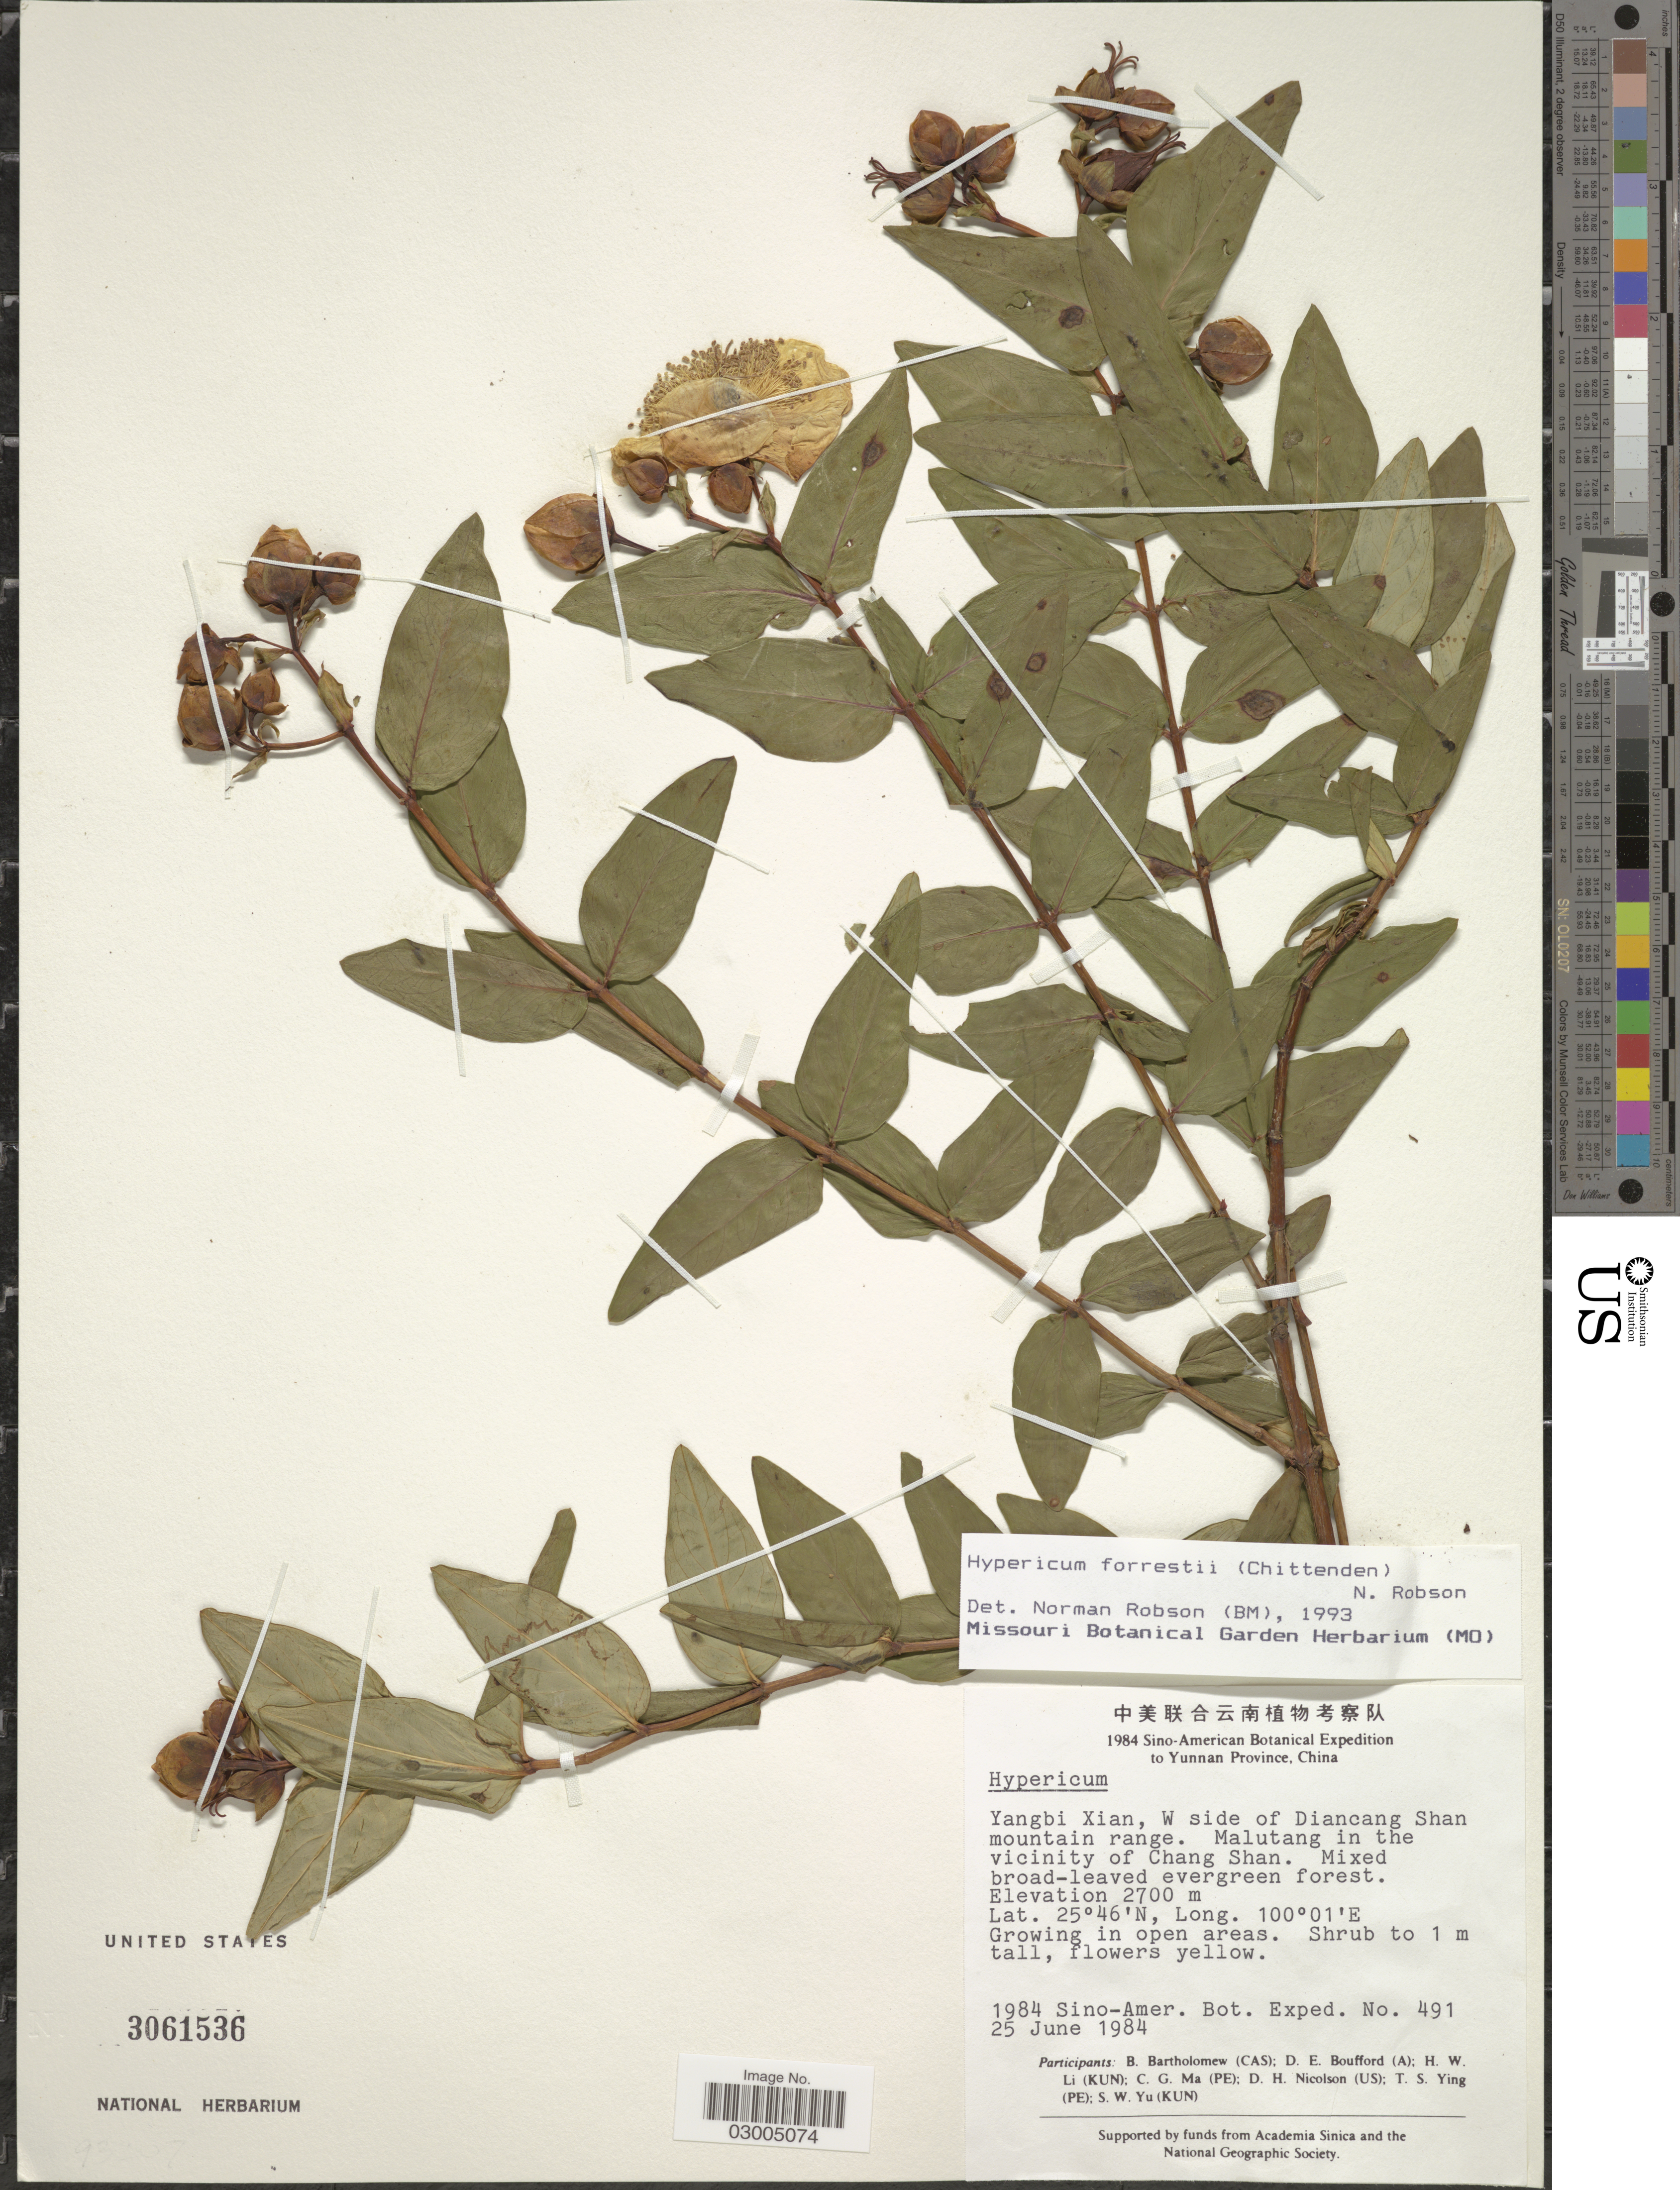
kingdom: Plantae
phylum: Tracheophyta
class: Magnoliopsida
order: Malpighiales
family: Hypericaceae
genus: Hypericum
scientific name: Hypericum forrestii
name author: (Chitt.) N. Robson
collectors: Sino-Amer. Bot. Exped. 1984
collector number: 491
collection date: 1984-06-25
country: China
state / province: Yunnan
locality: Yangbi Xian, W side of Diancang Shan mountain range. Maluang in the vicinity of Chang Shan.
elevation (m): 2700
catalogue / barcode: US 3061536